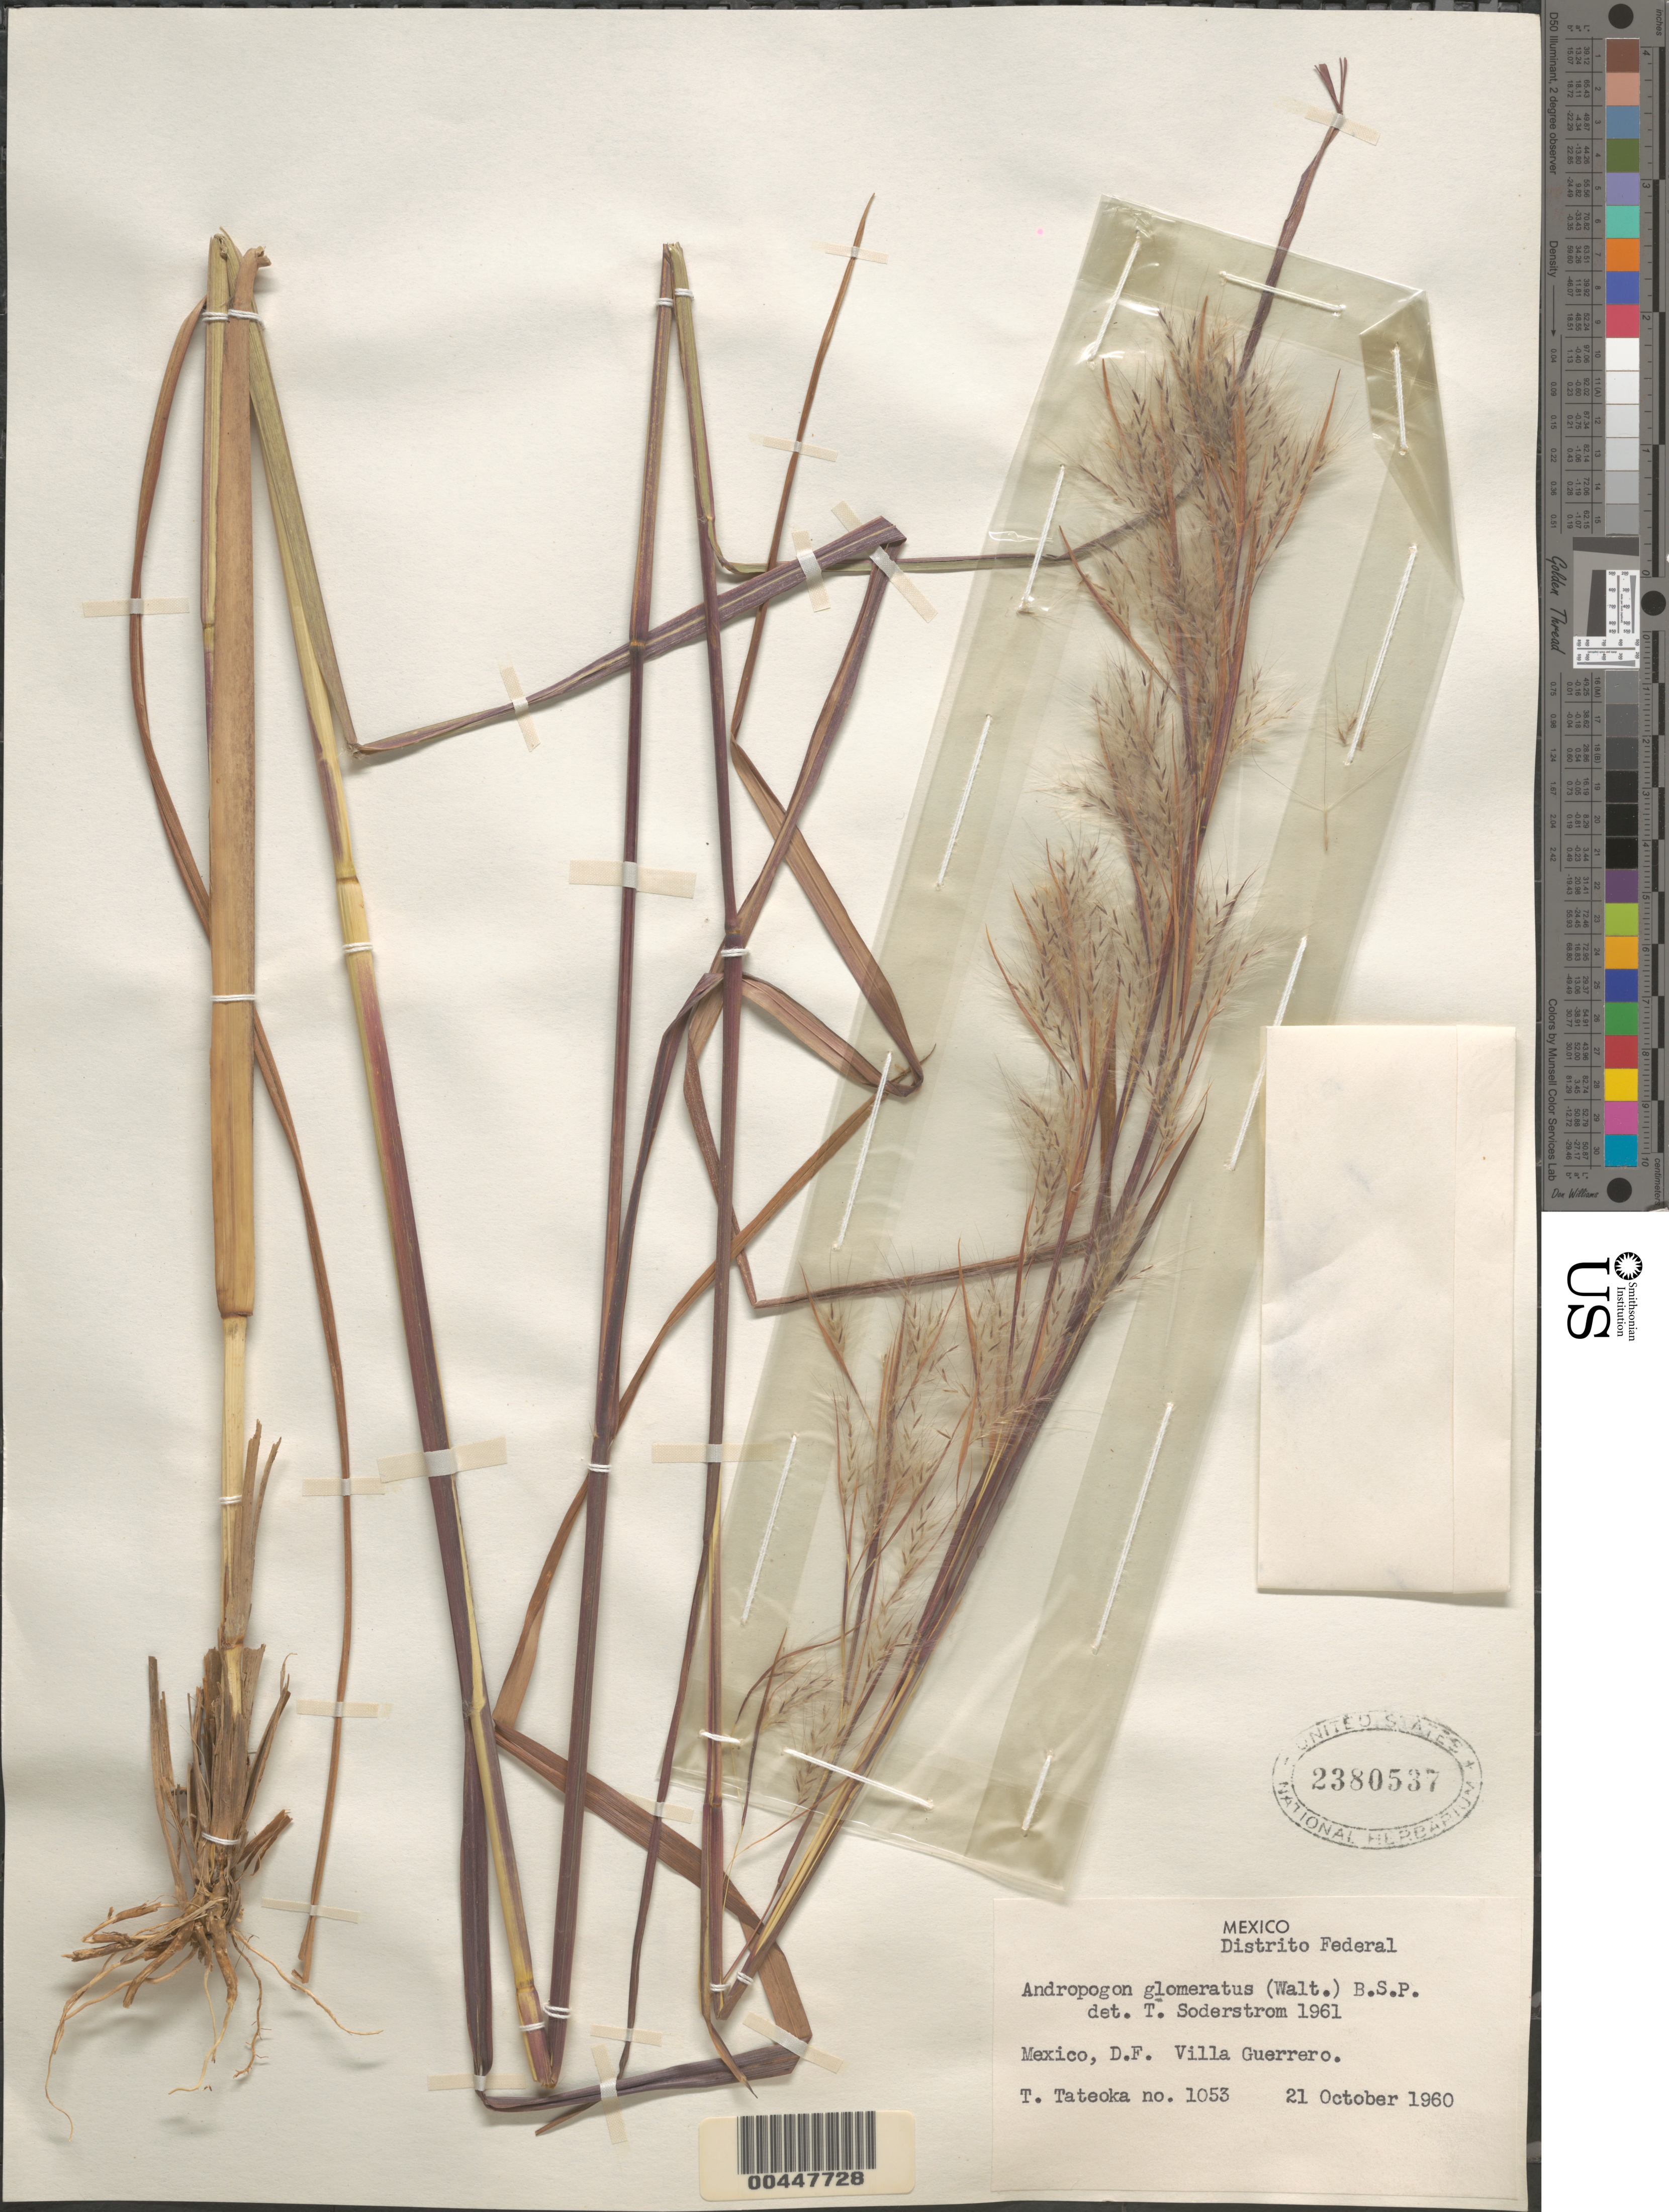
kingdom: Plantae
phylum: Tracheophyta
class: Liliopsida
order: Poales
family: Poaceae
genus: Andropogon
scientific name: Andropogon glomeratus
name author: (Walter) Britton, Stearns & Poggenb.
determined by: Soderstrom, T. R.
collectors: T. Tateoka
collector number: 1053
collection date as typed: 21 Oct 1960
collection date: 1960-10-21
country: Mexico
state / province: Distrito Federal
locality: Villa Guerrero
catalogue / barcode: US 2380537